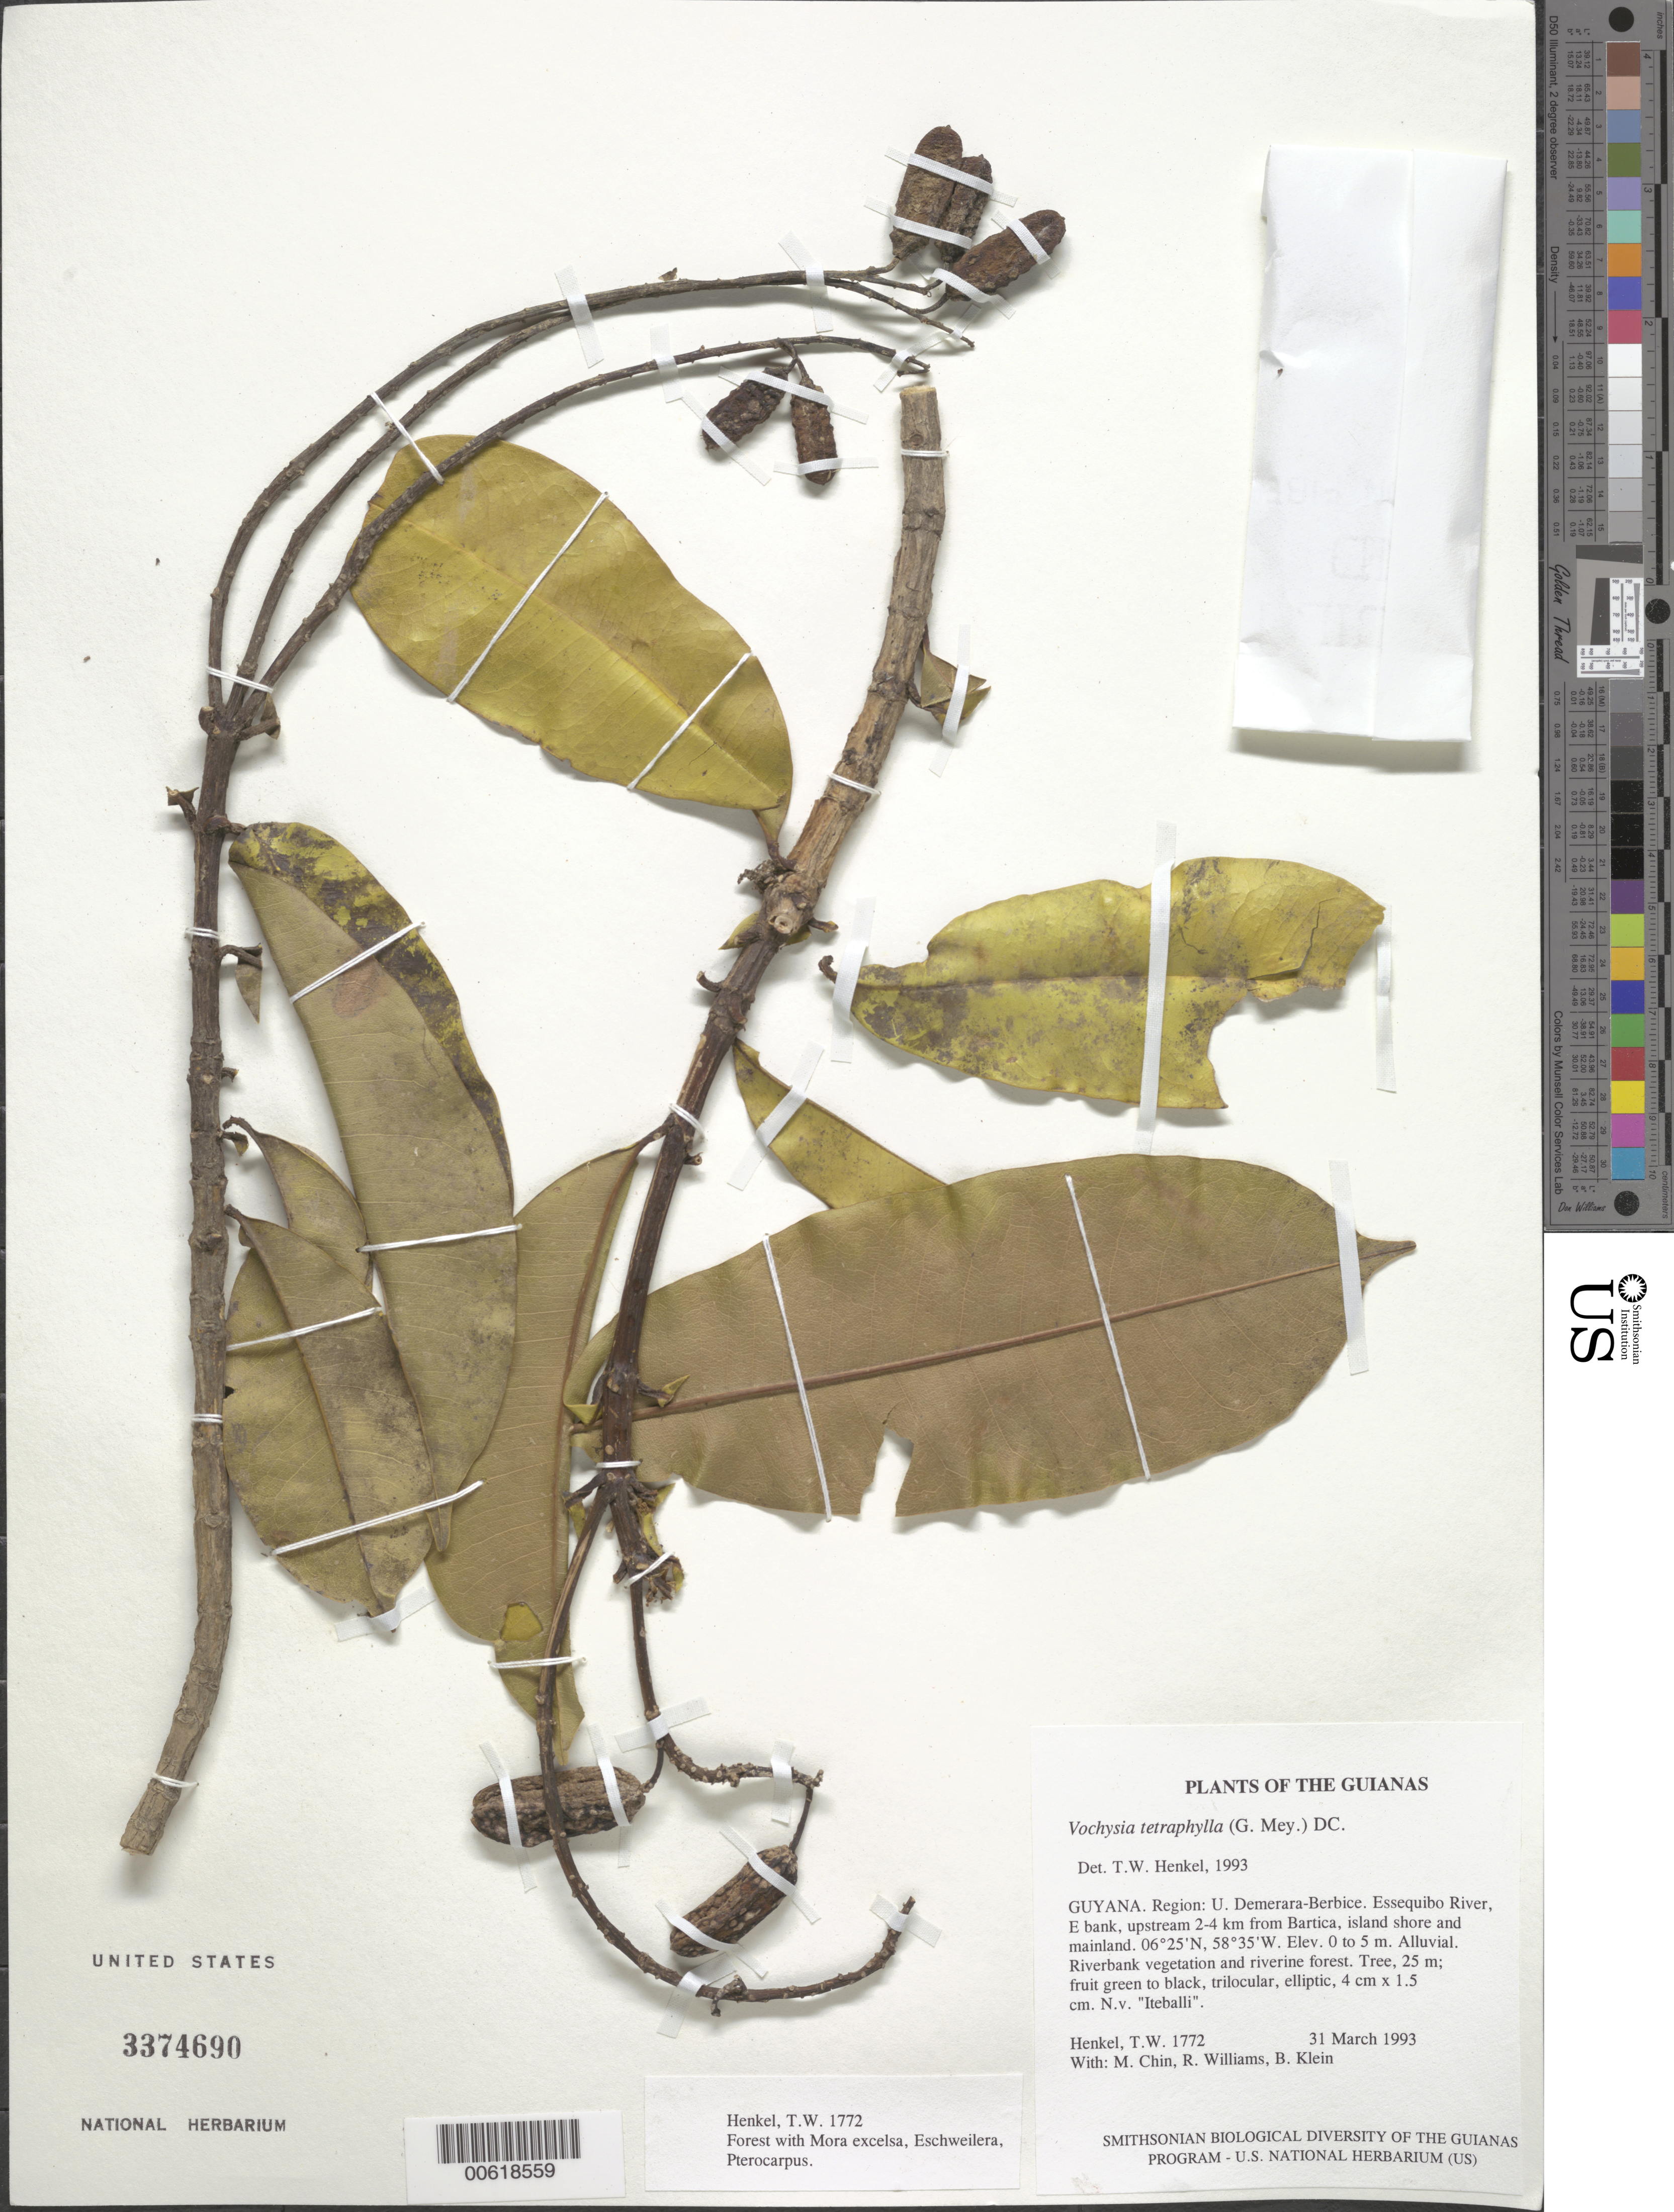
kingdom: Plantae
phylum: Tracheophyta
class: Magnoliopsida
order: Myrtales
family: Vochysiaceae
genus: Vochysia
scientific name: Vochysia tetraphylla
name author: (G. Mey.) DC.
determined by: Henkel, T. W.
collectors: T. Henkel, M. Chin, R. Williams & B. Klein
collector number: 1772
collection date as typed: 31 March 1993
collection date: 1993-03-31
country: Guyana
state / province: U. Demerara-Berbice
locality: Essequibo River, E bank, upstream 2-4 km from Bartica, island shore and mainland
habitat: Alluvial. Riverbank vegetation and riverine forest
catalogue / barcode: US 3374690